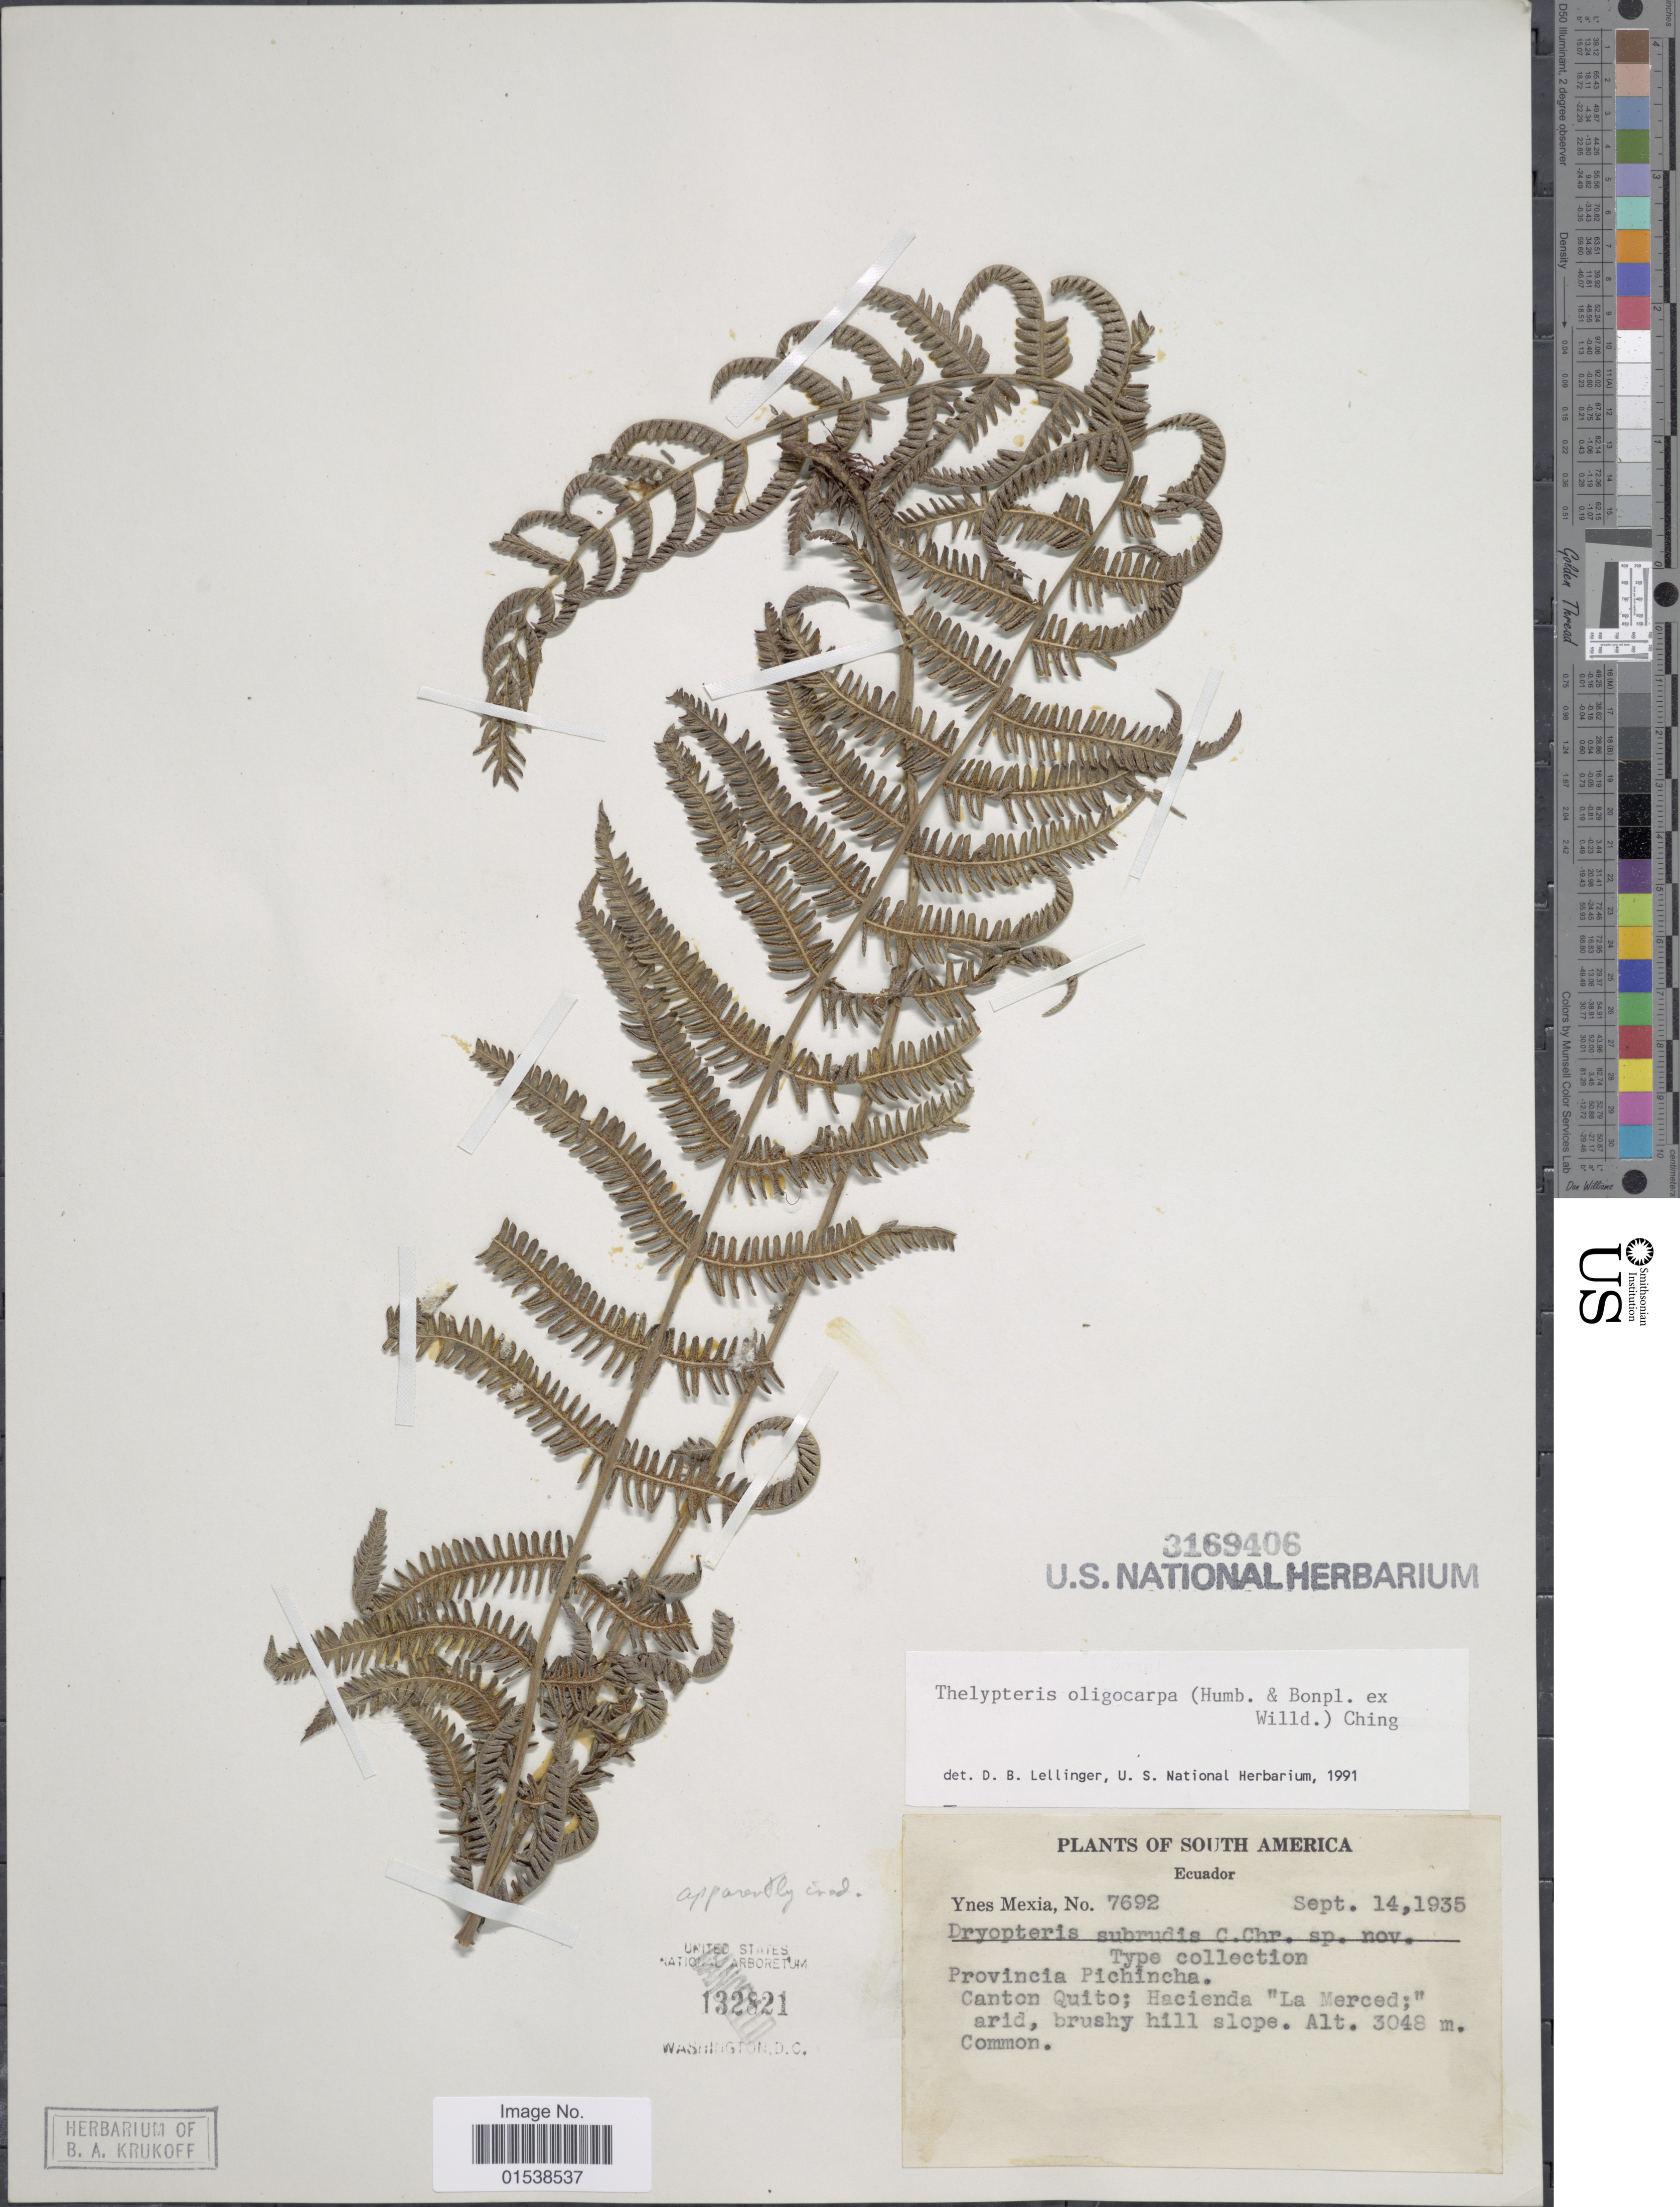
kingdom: Plantae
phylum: Tracheophyta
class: Polypodiopsida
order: Polypodiales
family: Thelypteridaceae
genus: Amauropelta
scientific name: Amauropelta oligocarpa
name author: (Humb. & Bonpl. ex Willd.) Pic. Serm.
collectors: Y. Mexia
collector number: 7692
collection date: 1935-09-14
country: Ecuador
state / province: Pichincha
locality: South America, Provincia Pichincha, Canton Quito, Hacienda "La Merced" arid, brushy hill slope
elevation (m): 3048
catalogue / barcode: US 132821